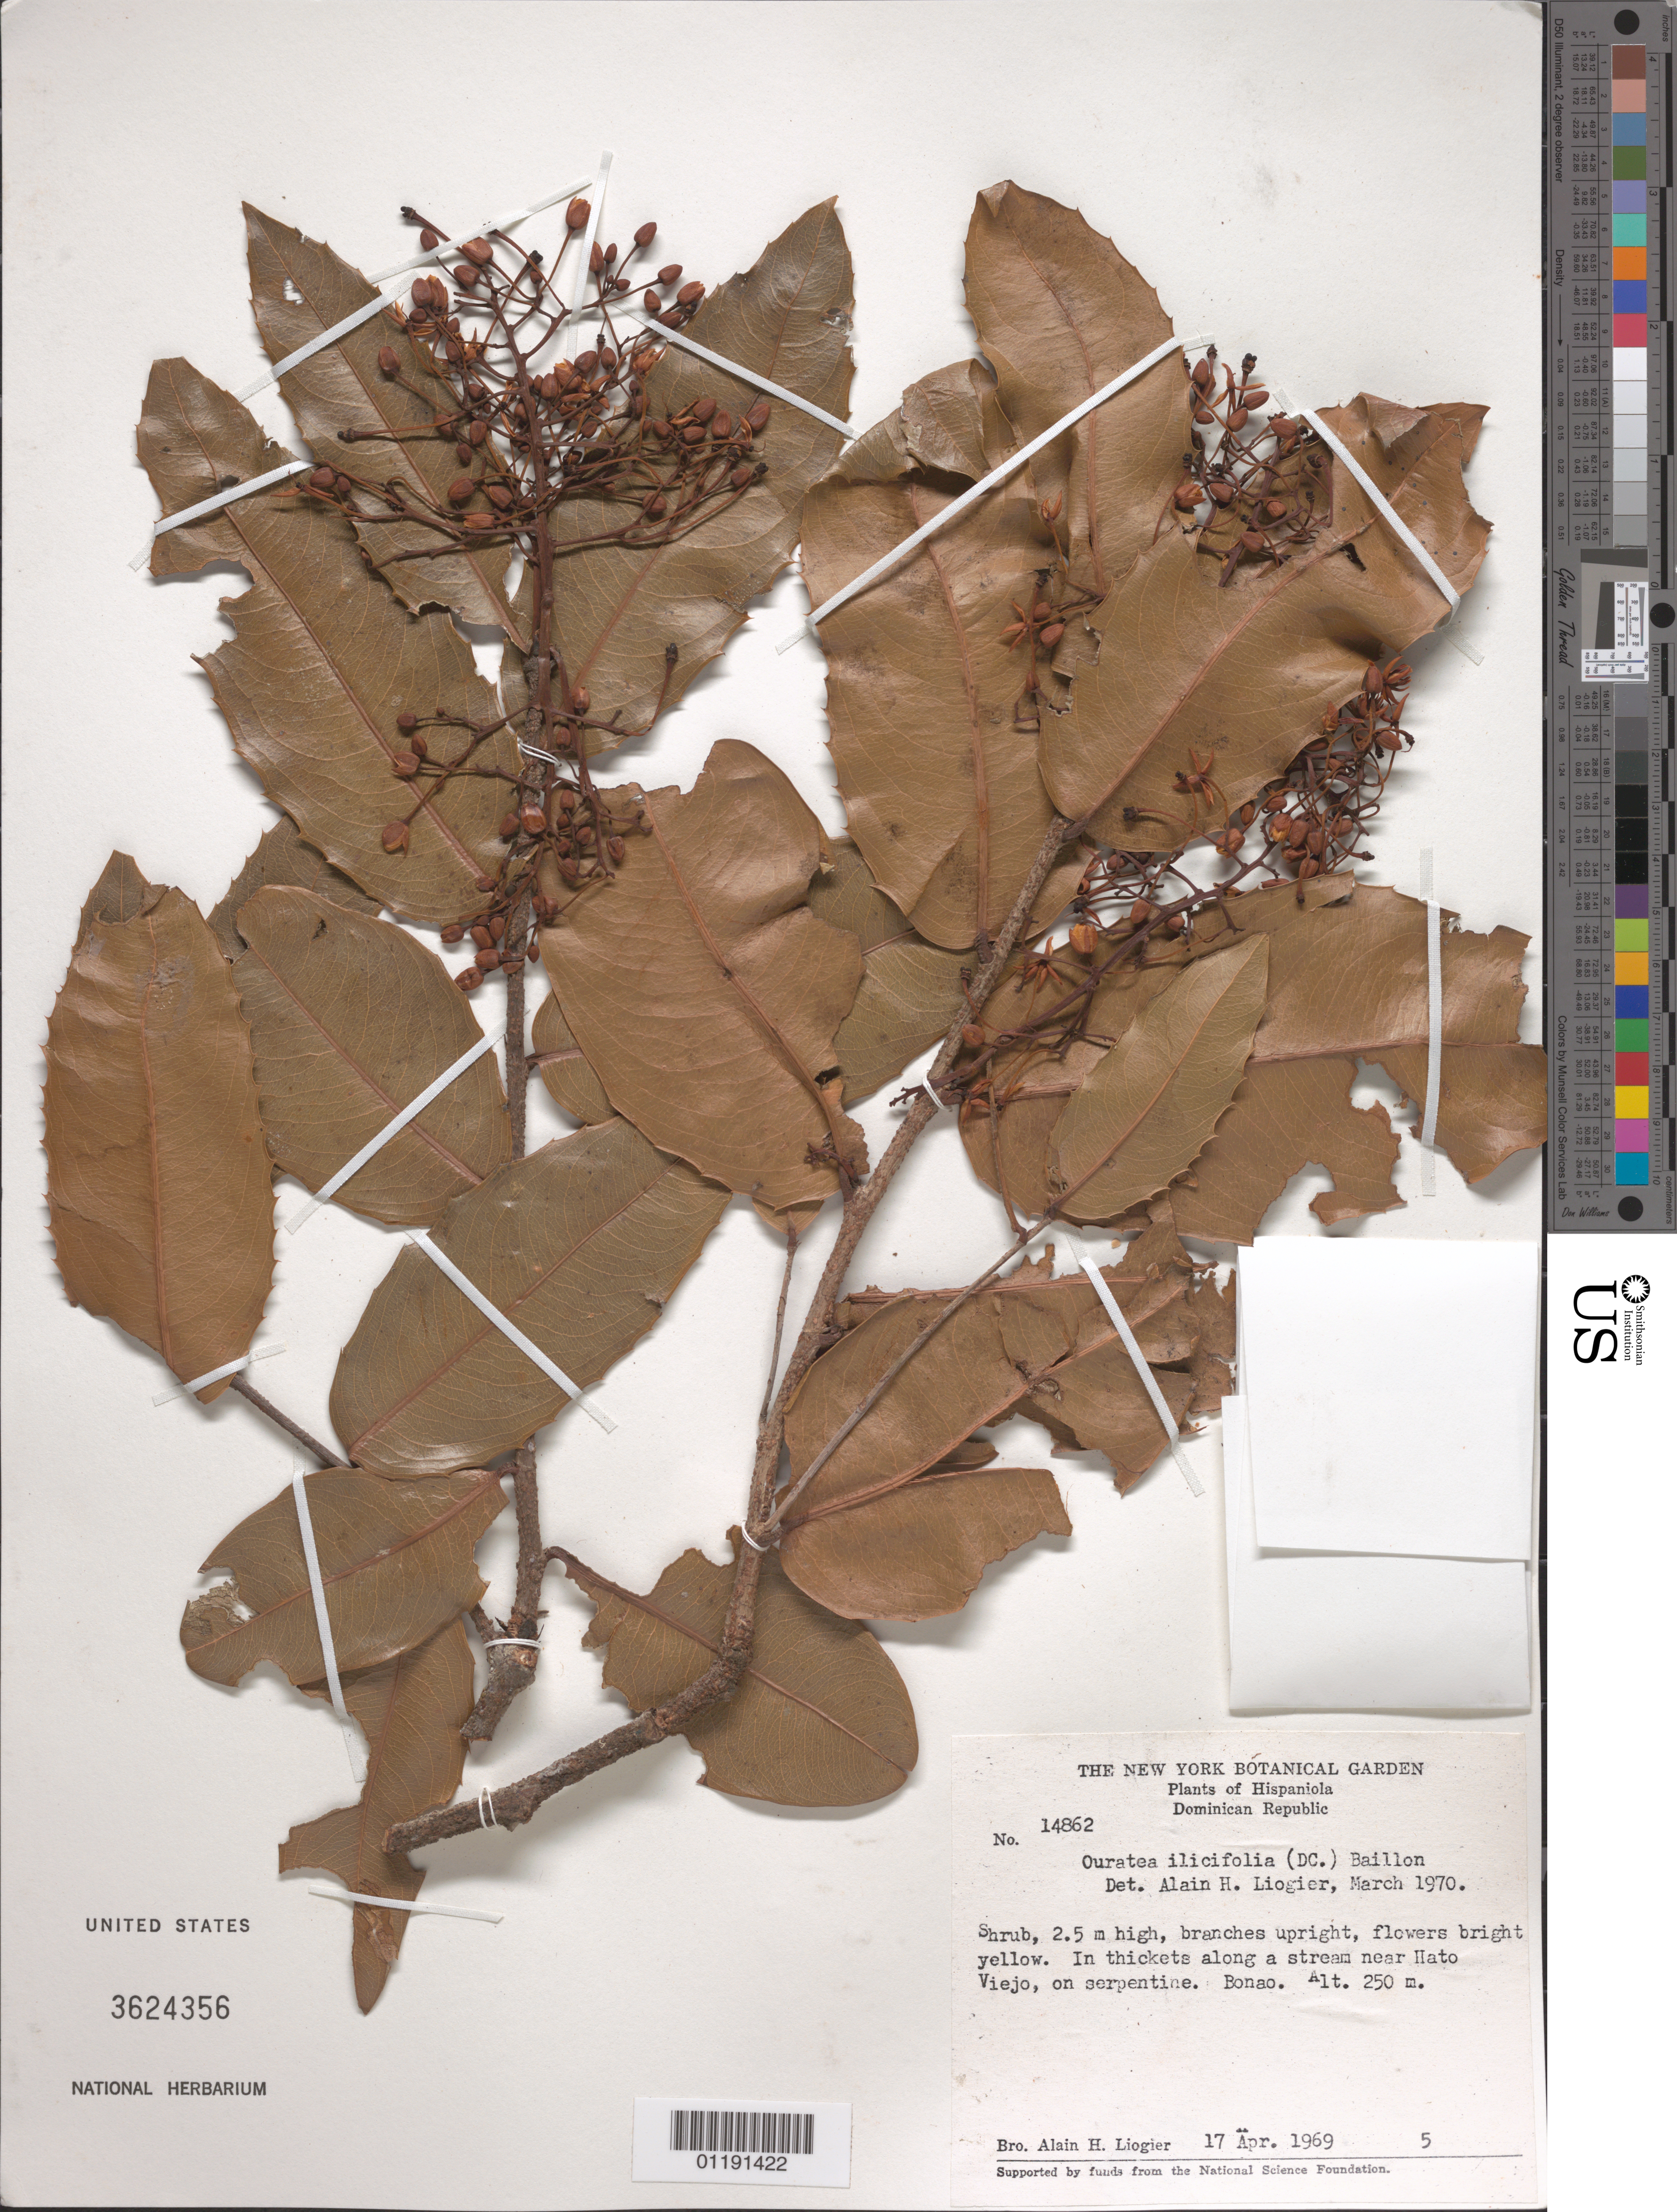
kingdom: Plantae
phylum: Tracheophyta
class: Magnoliopsida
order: Malpighiales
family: Ochnaceae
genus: Ouratea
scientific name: Ouratea ilicifolia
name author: (DC.) Baill.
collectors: A. H. Liogier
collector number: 14862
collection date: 1969-04-17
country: Dominican Republic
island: Hispaniola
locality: Along stream near Hato Viejo. Bonao.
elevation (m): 250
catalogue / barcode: US 3624356